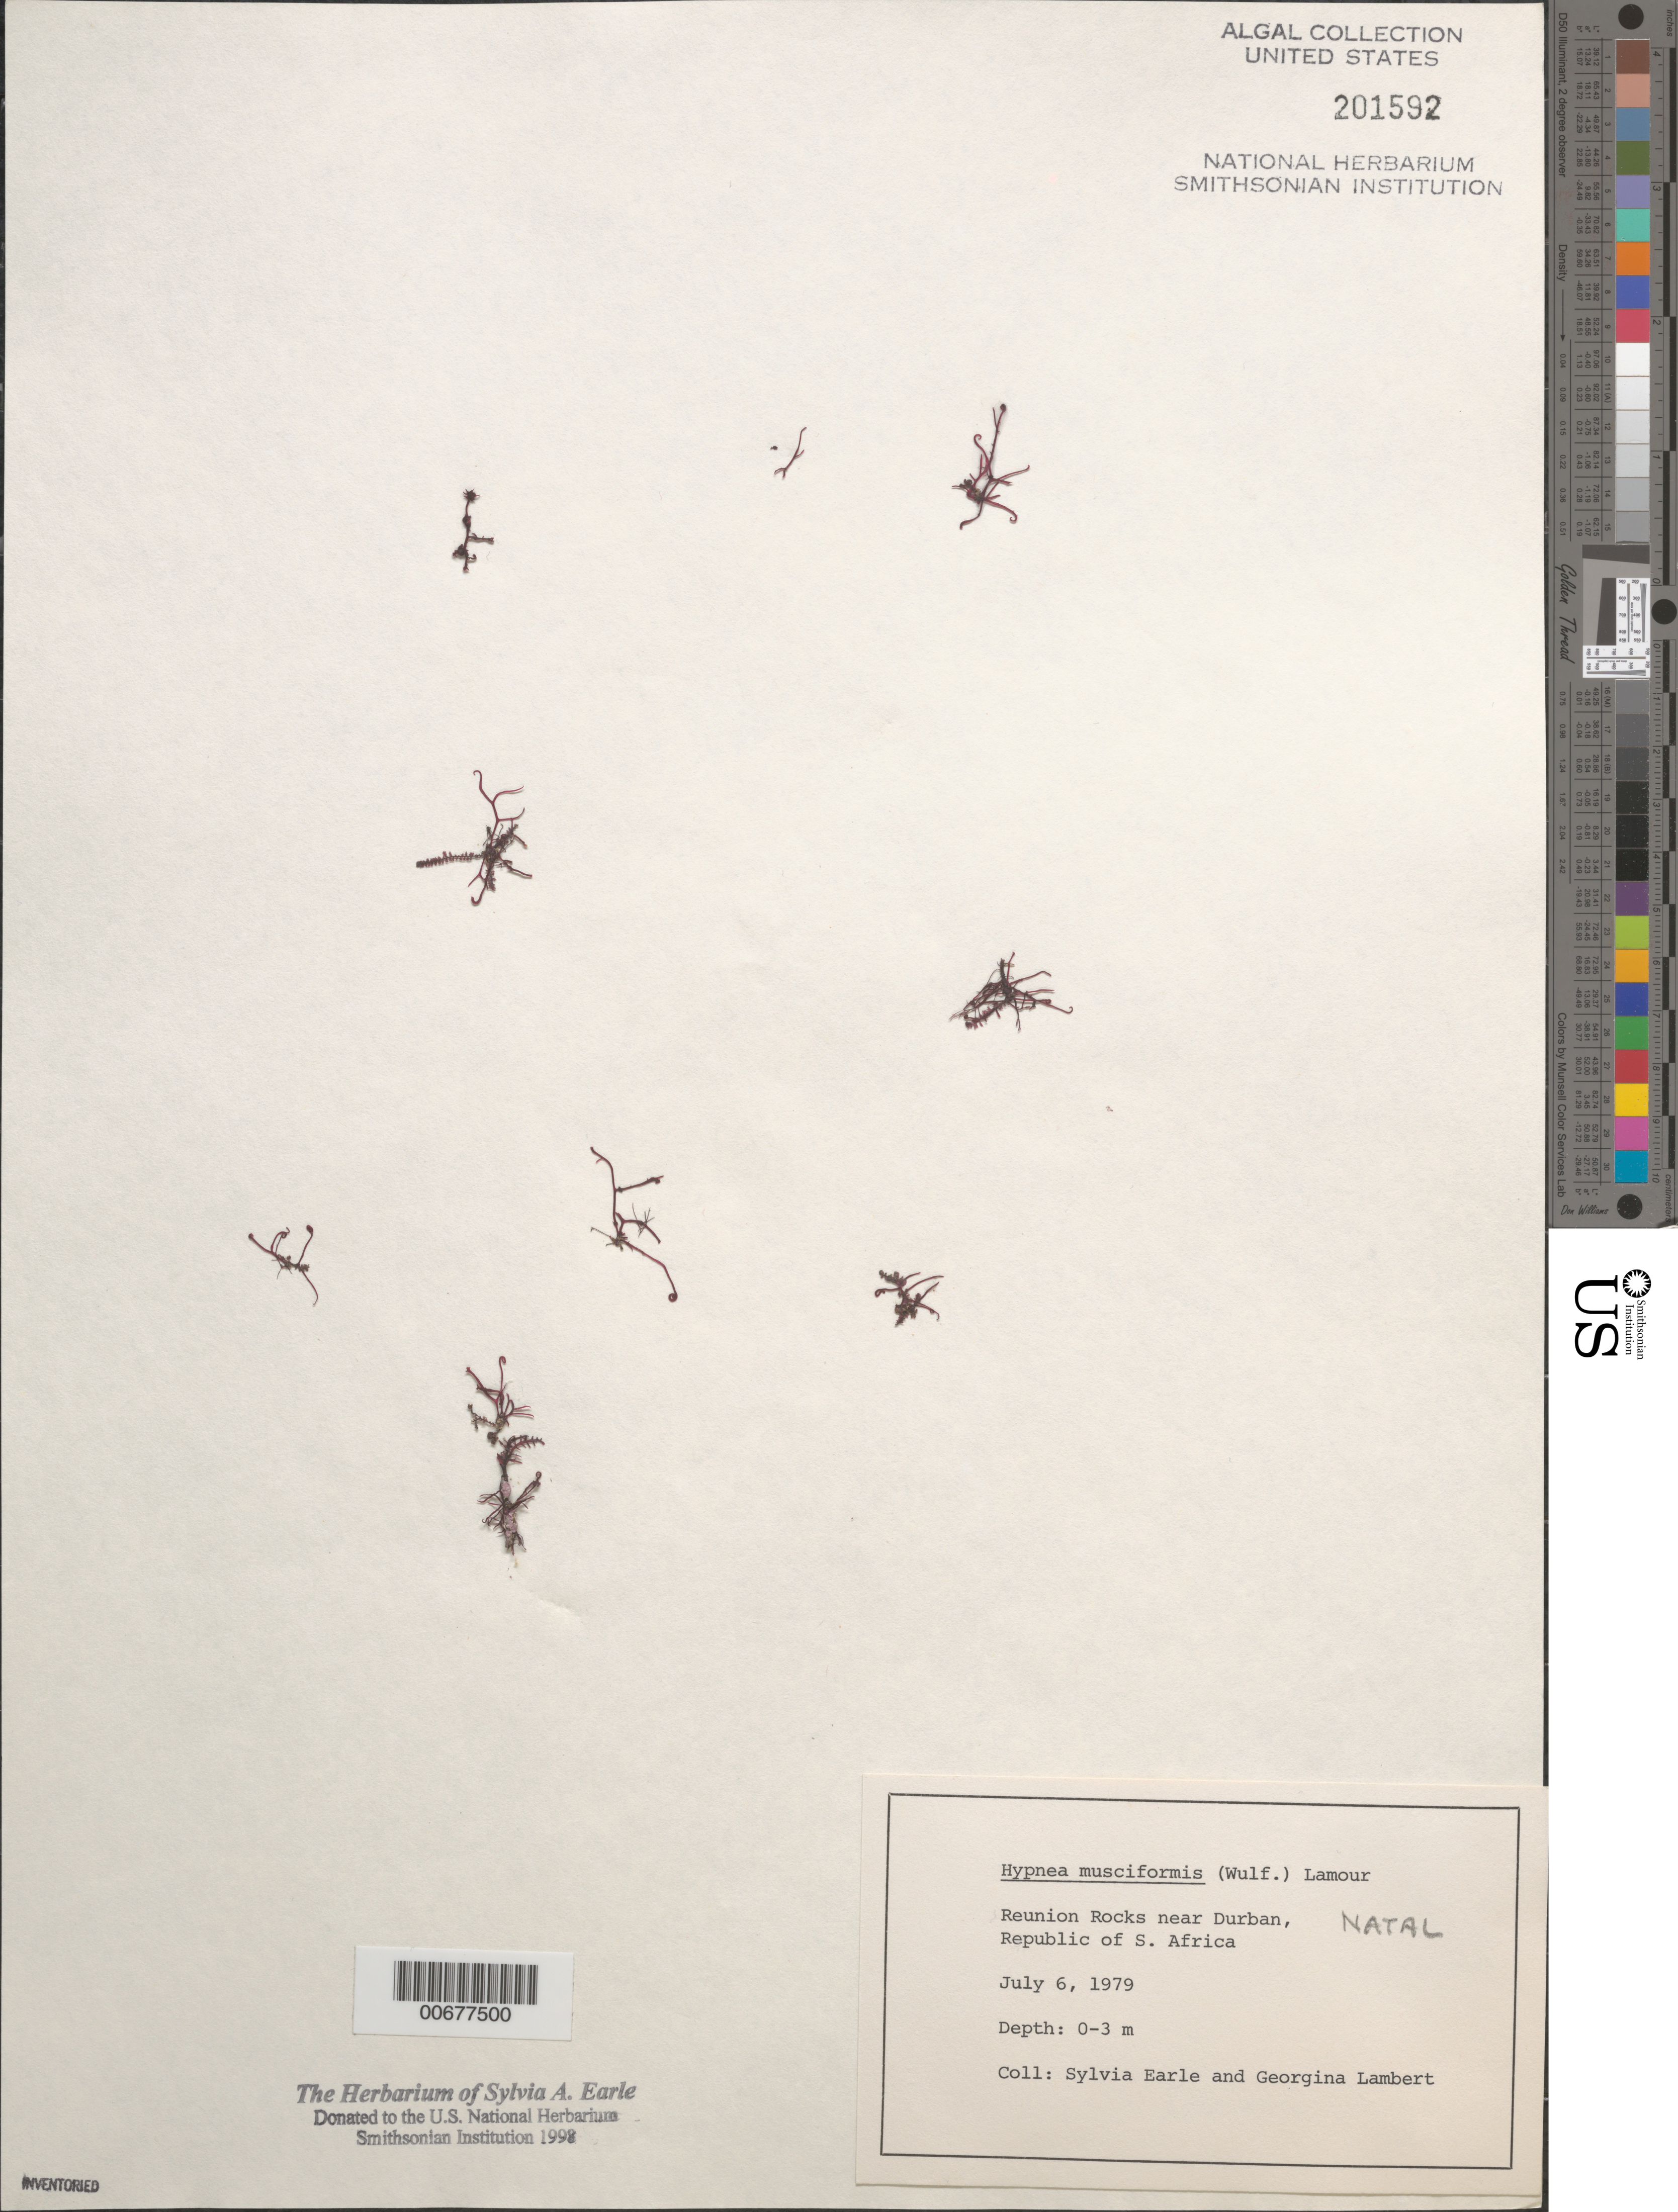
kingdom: Plantae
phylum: Rhodophyta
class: Florideophyceae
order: Gigartinales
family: Cystocloniaceae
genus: Hypnea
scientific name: Hypnea musciformis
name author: (Wulfen) J.V.Lamouroux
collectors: S. A. Earle & G. Lambert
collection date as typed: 06 Jul 1979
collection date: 1979-07-06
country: South Africa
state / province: KwaZulu-Natal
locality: Reunion Rocks near Durban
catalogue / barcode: US 201592